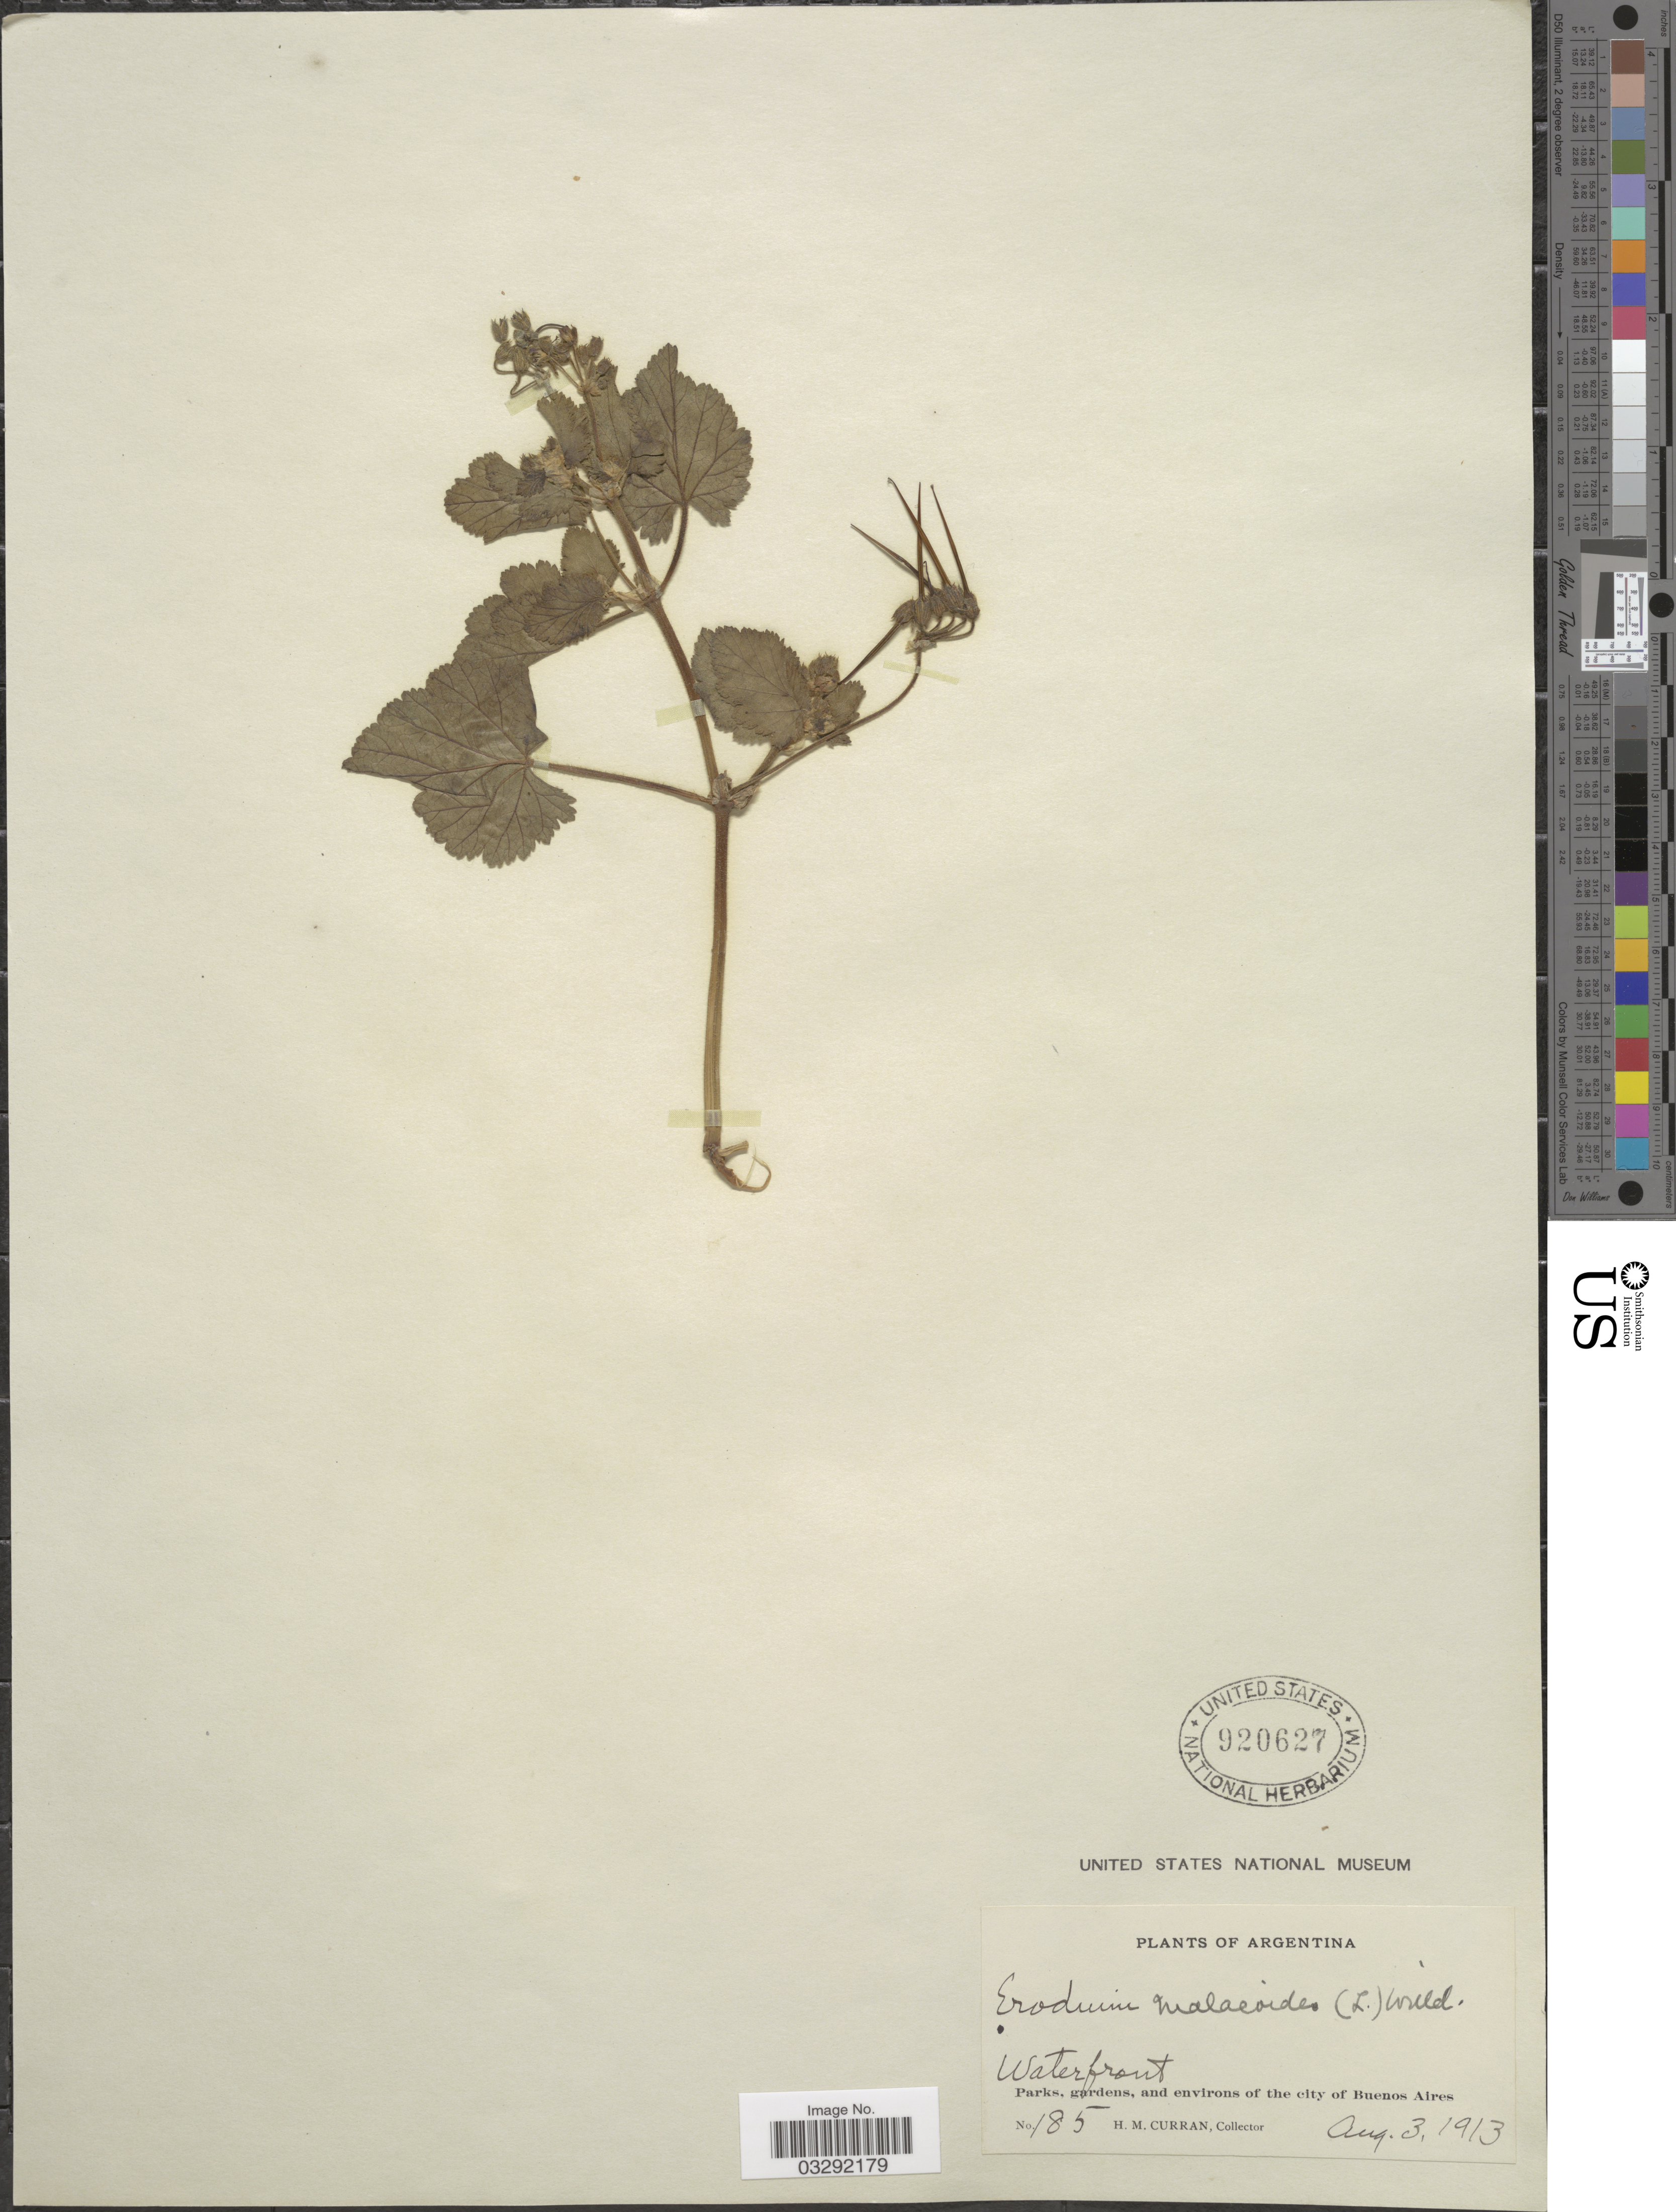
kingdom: Plantae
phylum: Tracheophyta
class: Magnoliopsida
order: Geraniales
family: Geraniaceae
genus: Erodium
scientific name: Erodium malacoides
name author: (L.) L'Hér.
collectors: H. M. Curran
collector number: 185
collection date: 1913-08-03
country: Argentina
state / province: Buenos Aires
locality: Parks, gardens, and environs of the city of Buenos Aires.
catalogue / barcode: US 920627